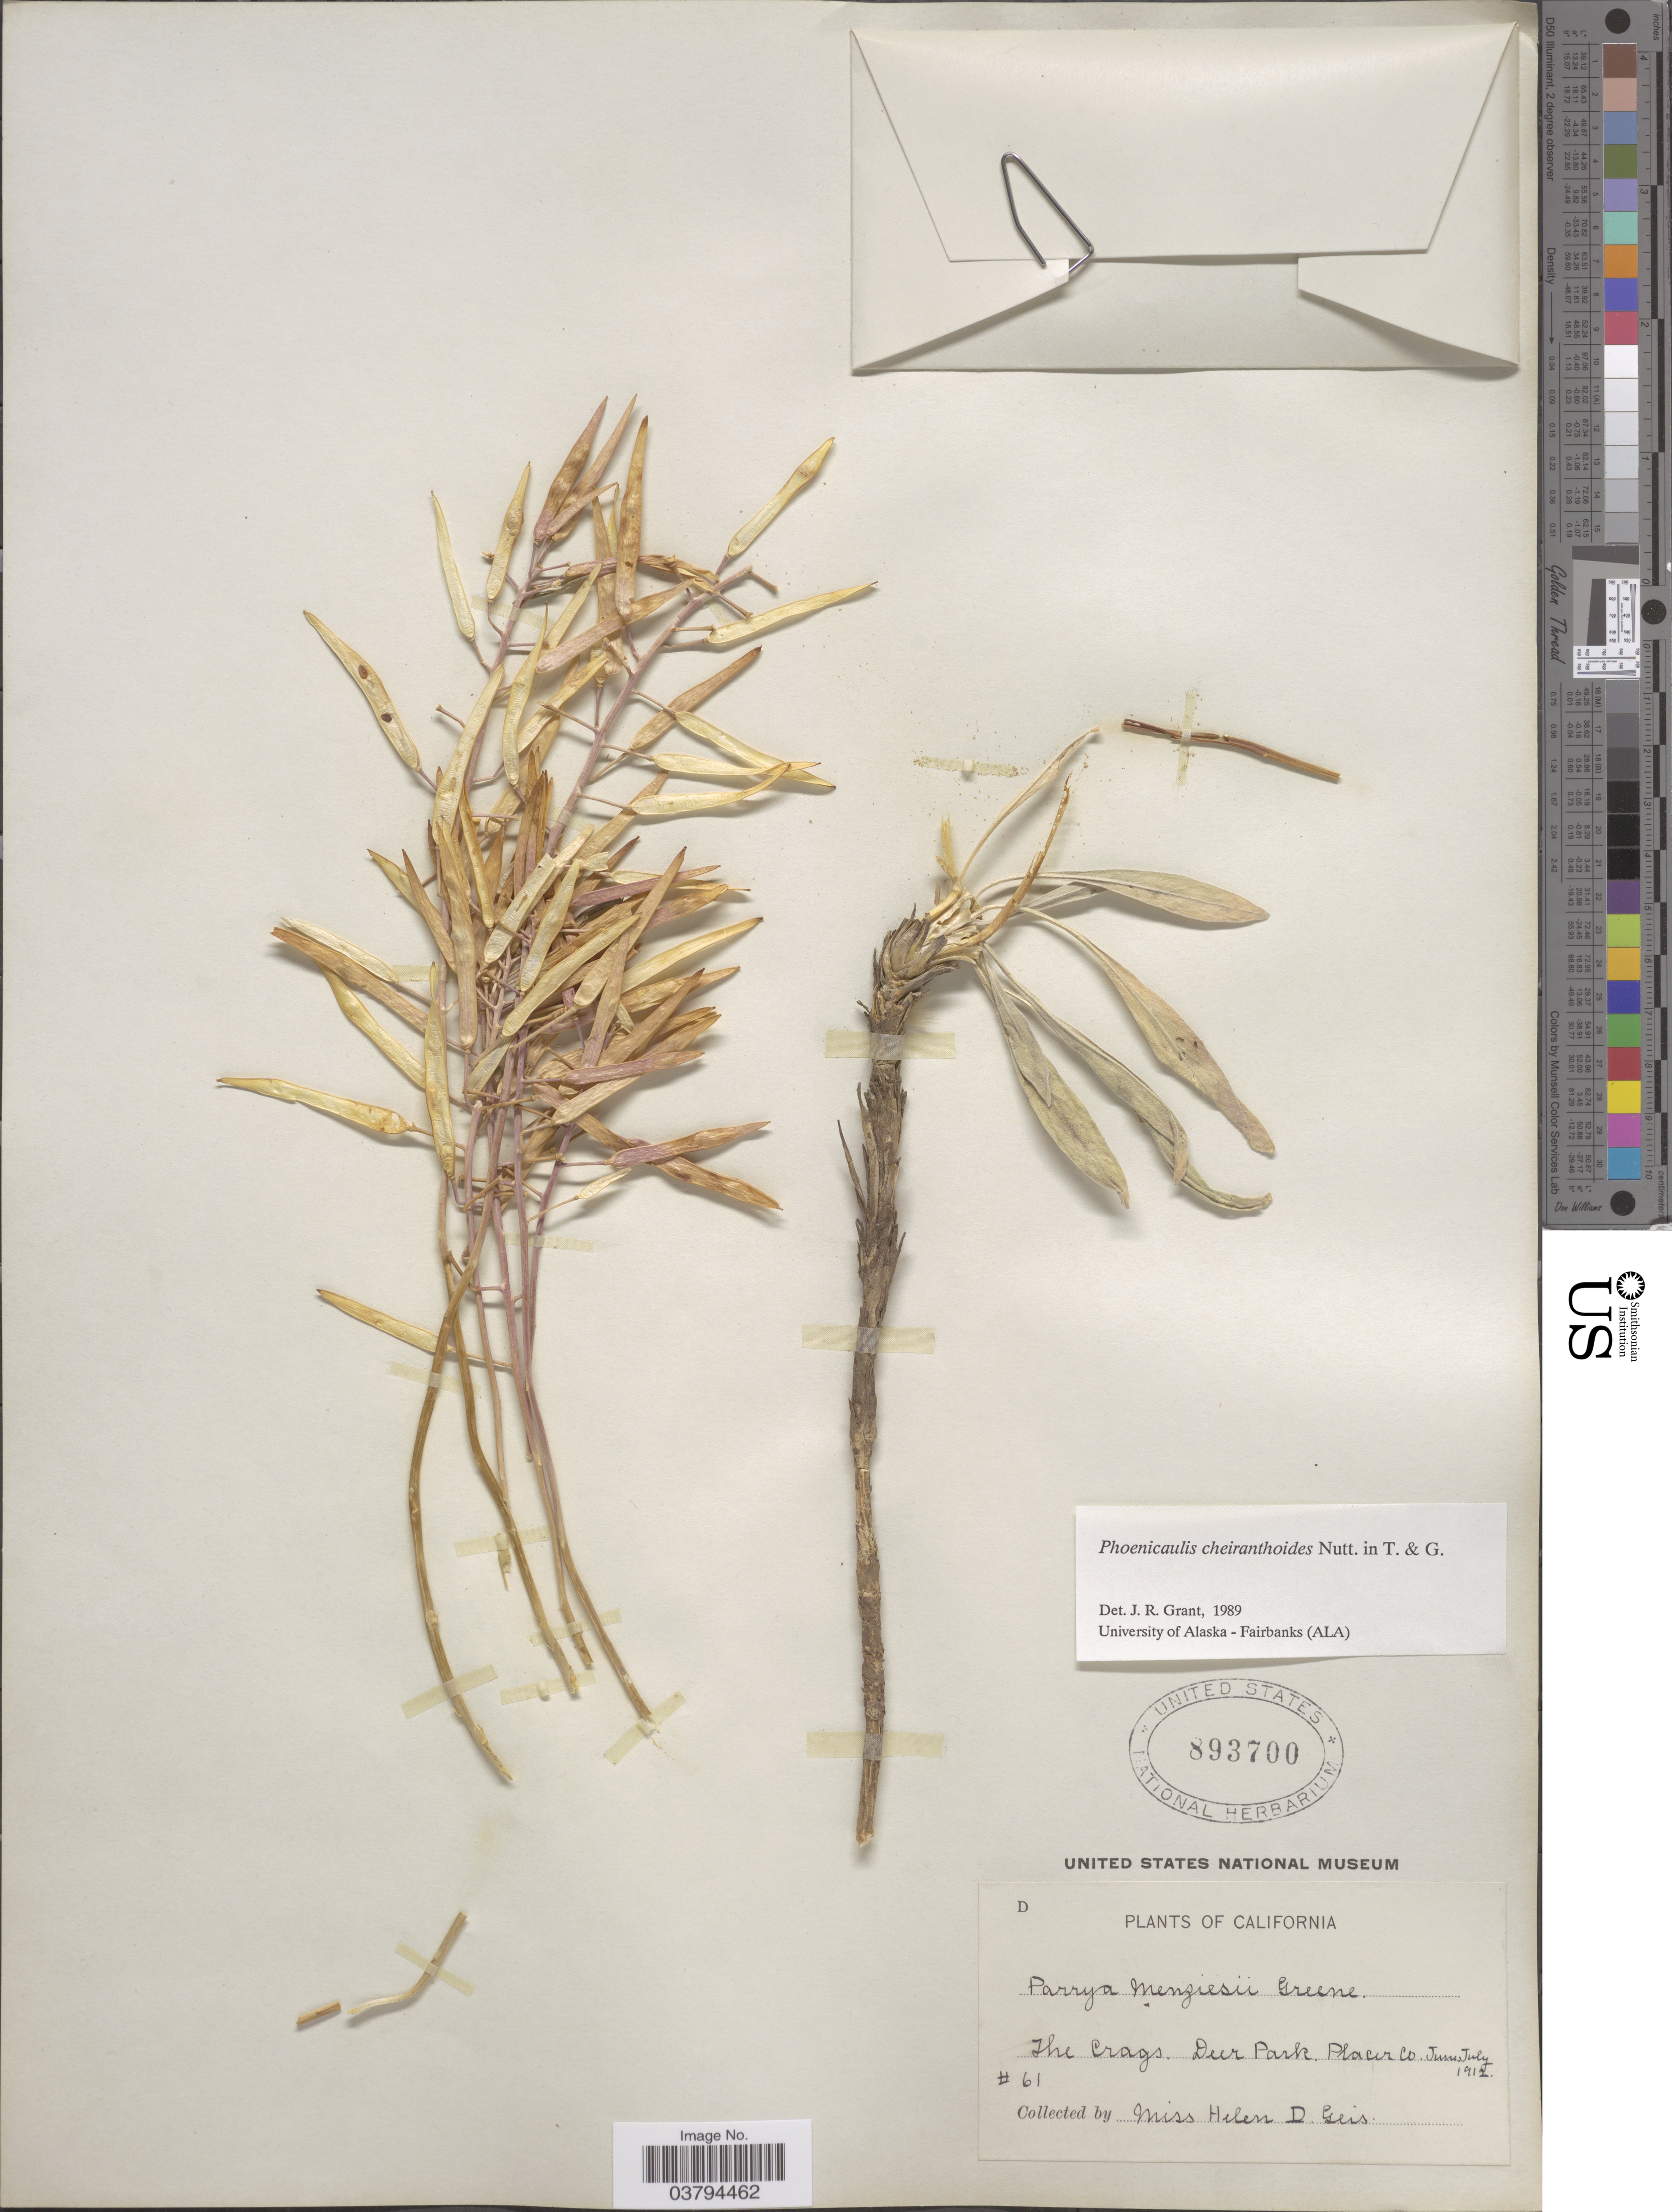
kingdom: Plantae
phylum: Tracheophyta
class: Magnoliopsida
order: Brassicales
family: Brassicaceae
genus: Phoenicaulis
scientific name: Phoenicaulis cheiranthoides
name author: Nutt.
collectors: H. Geis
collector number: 61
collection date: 1912-06/1912-07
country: United States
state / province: California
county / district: Placer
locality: The Crags. Deer Park. Placer Co.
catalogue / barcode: US 893700